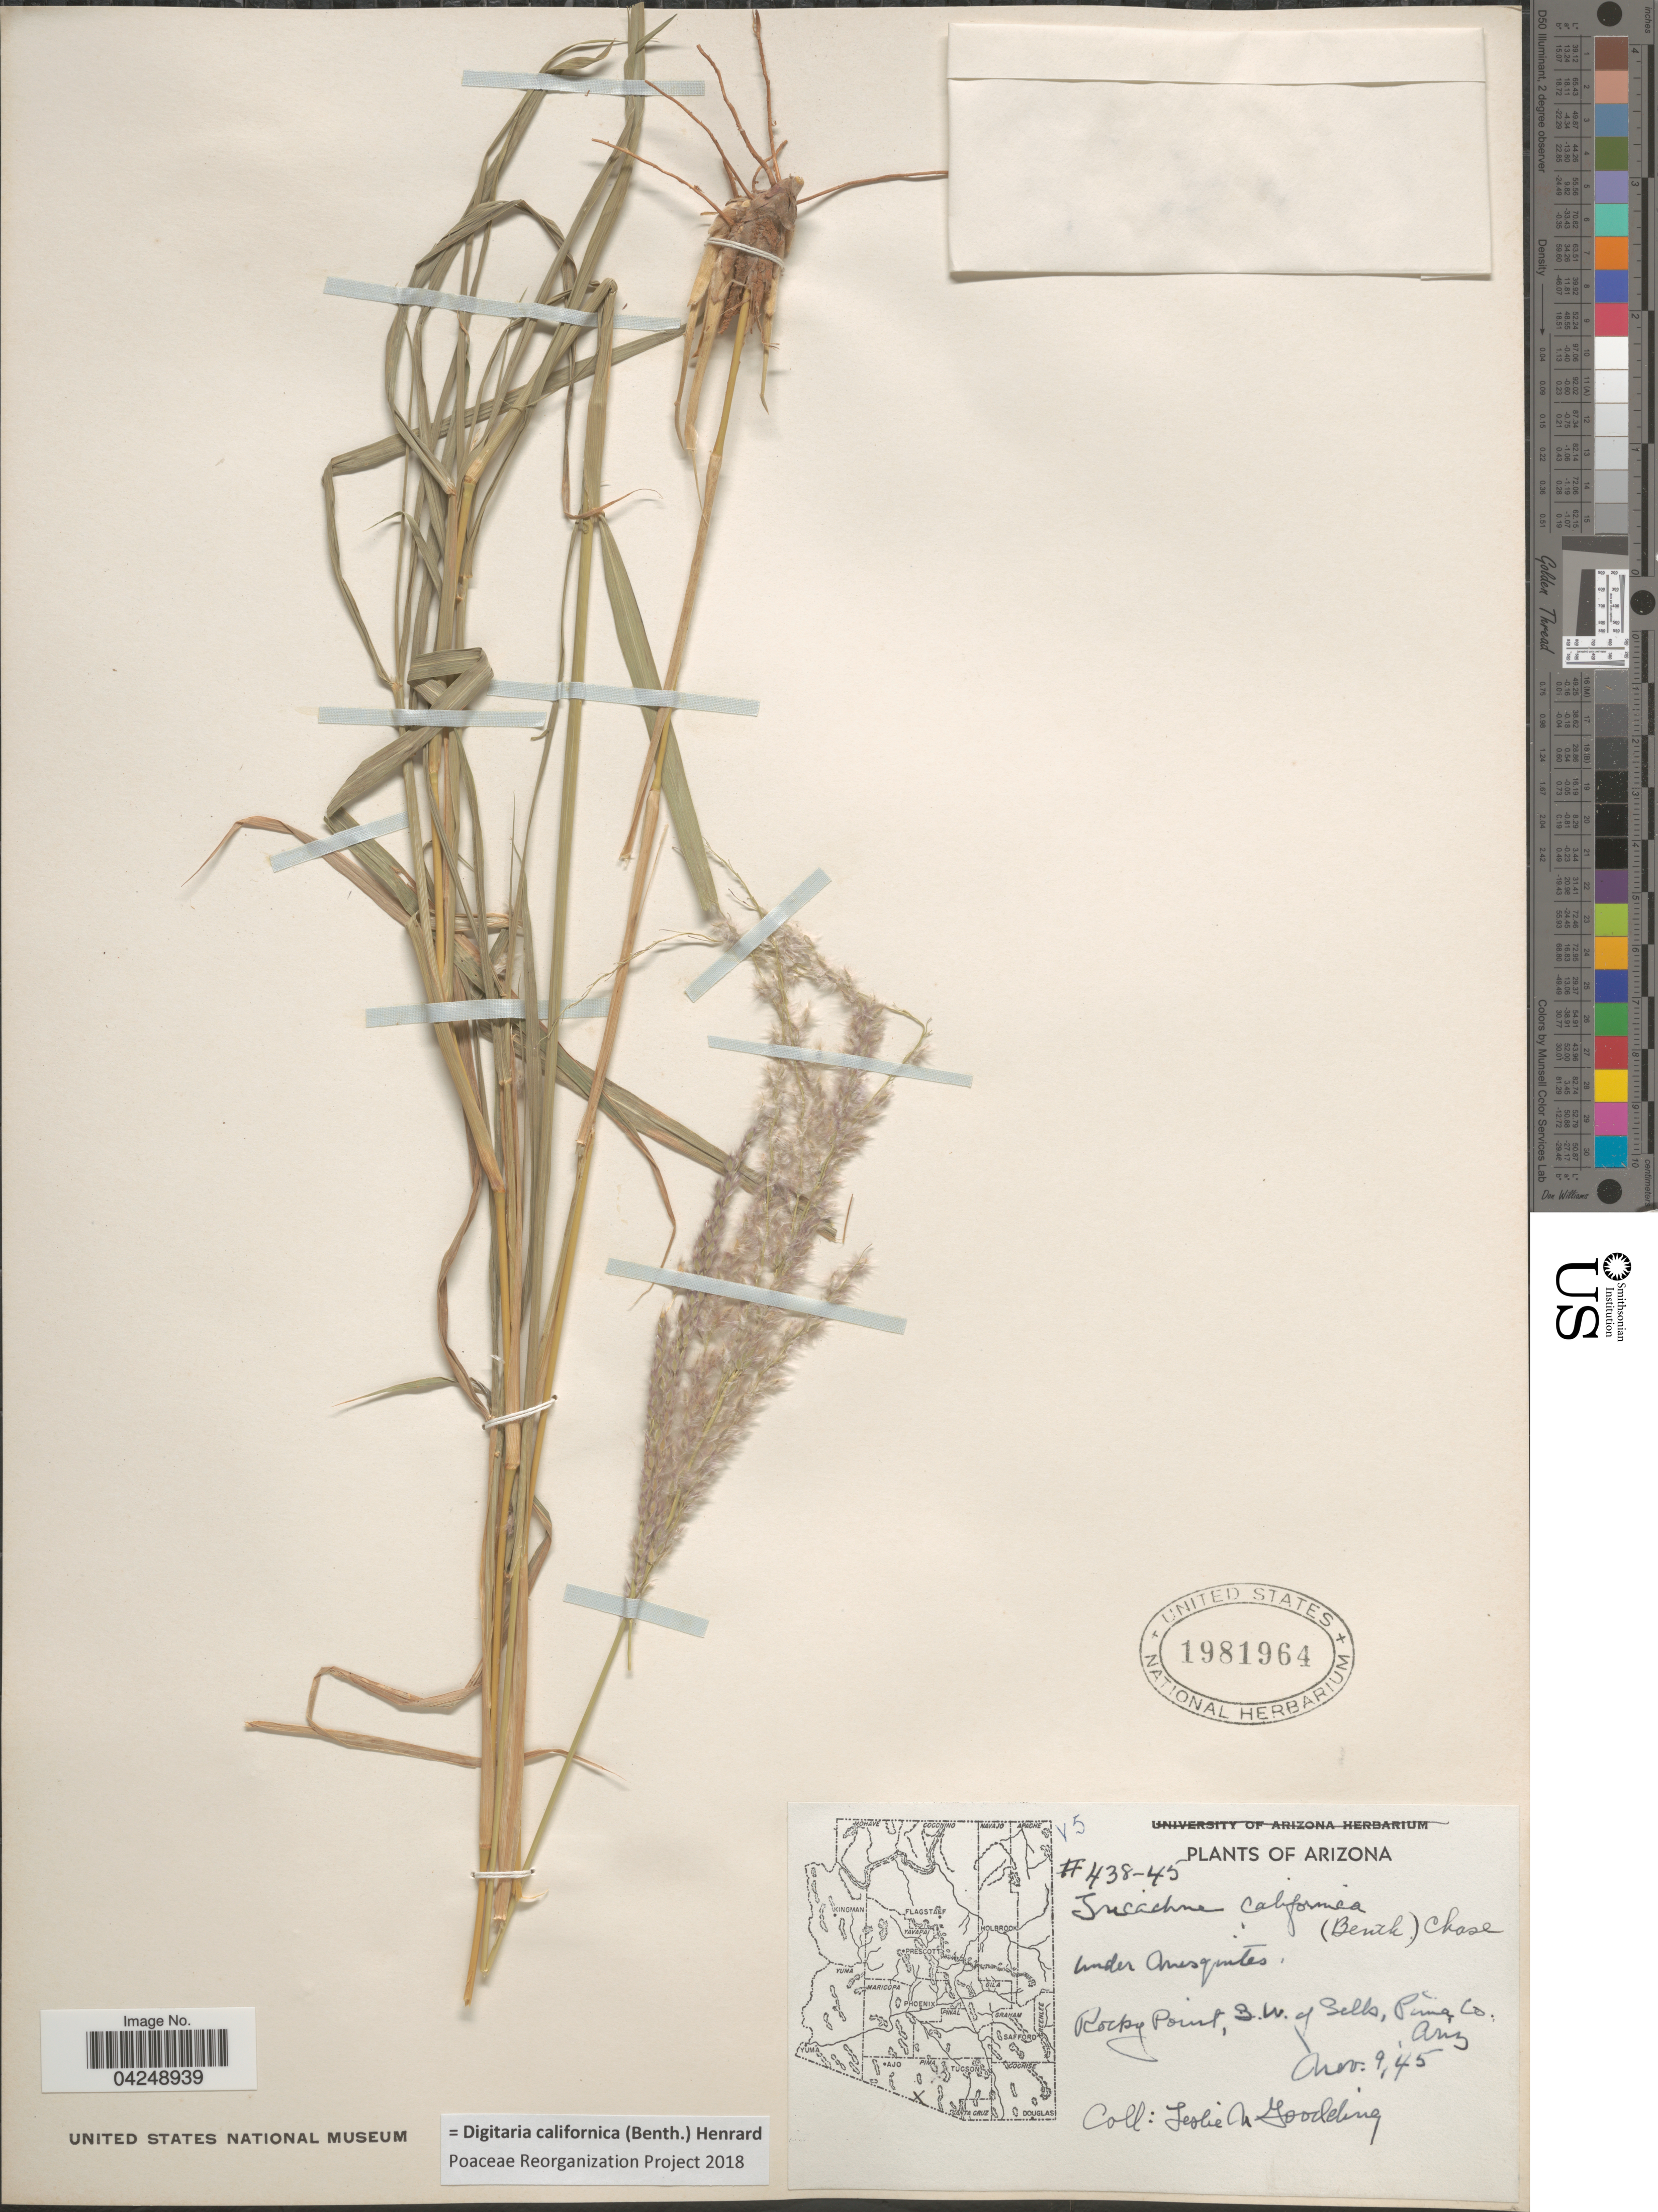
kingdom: Plantae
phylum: Tracheophyta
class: Liliopsida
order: Poales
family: Poaceae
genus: Digitaria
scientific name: Digitaria californica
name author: (Benth.) Henr.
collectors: L. N. Goodding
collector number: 438-45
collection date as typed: Transcribed d/m/y: 9/11/45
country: United States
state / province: Arizona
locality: Rocky Point, S.W. of Sells, Puma Co.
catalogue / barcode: US 1981964